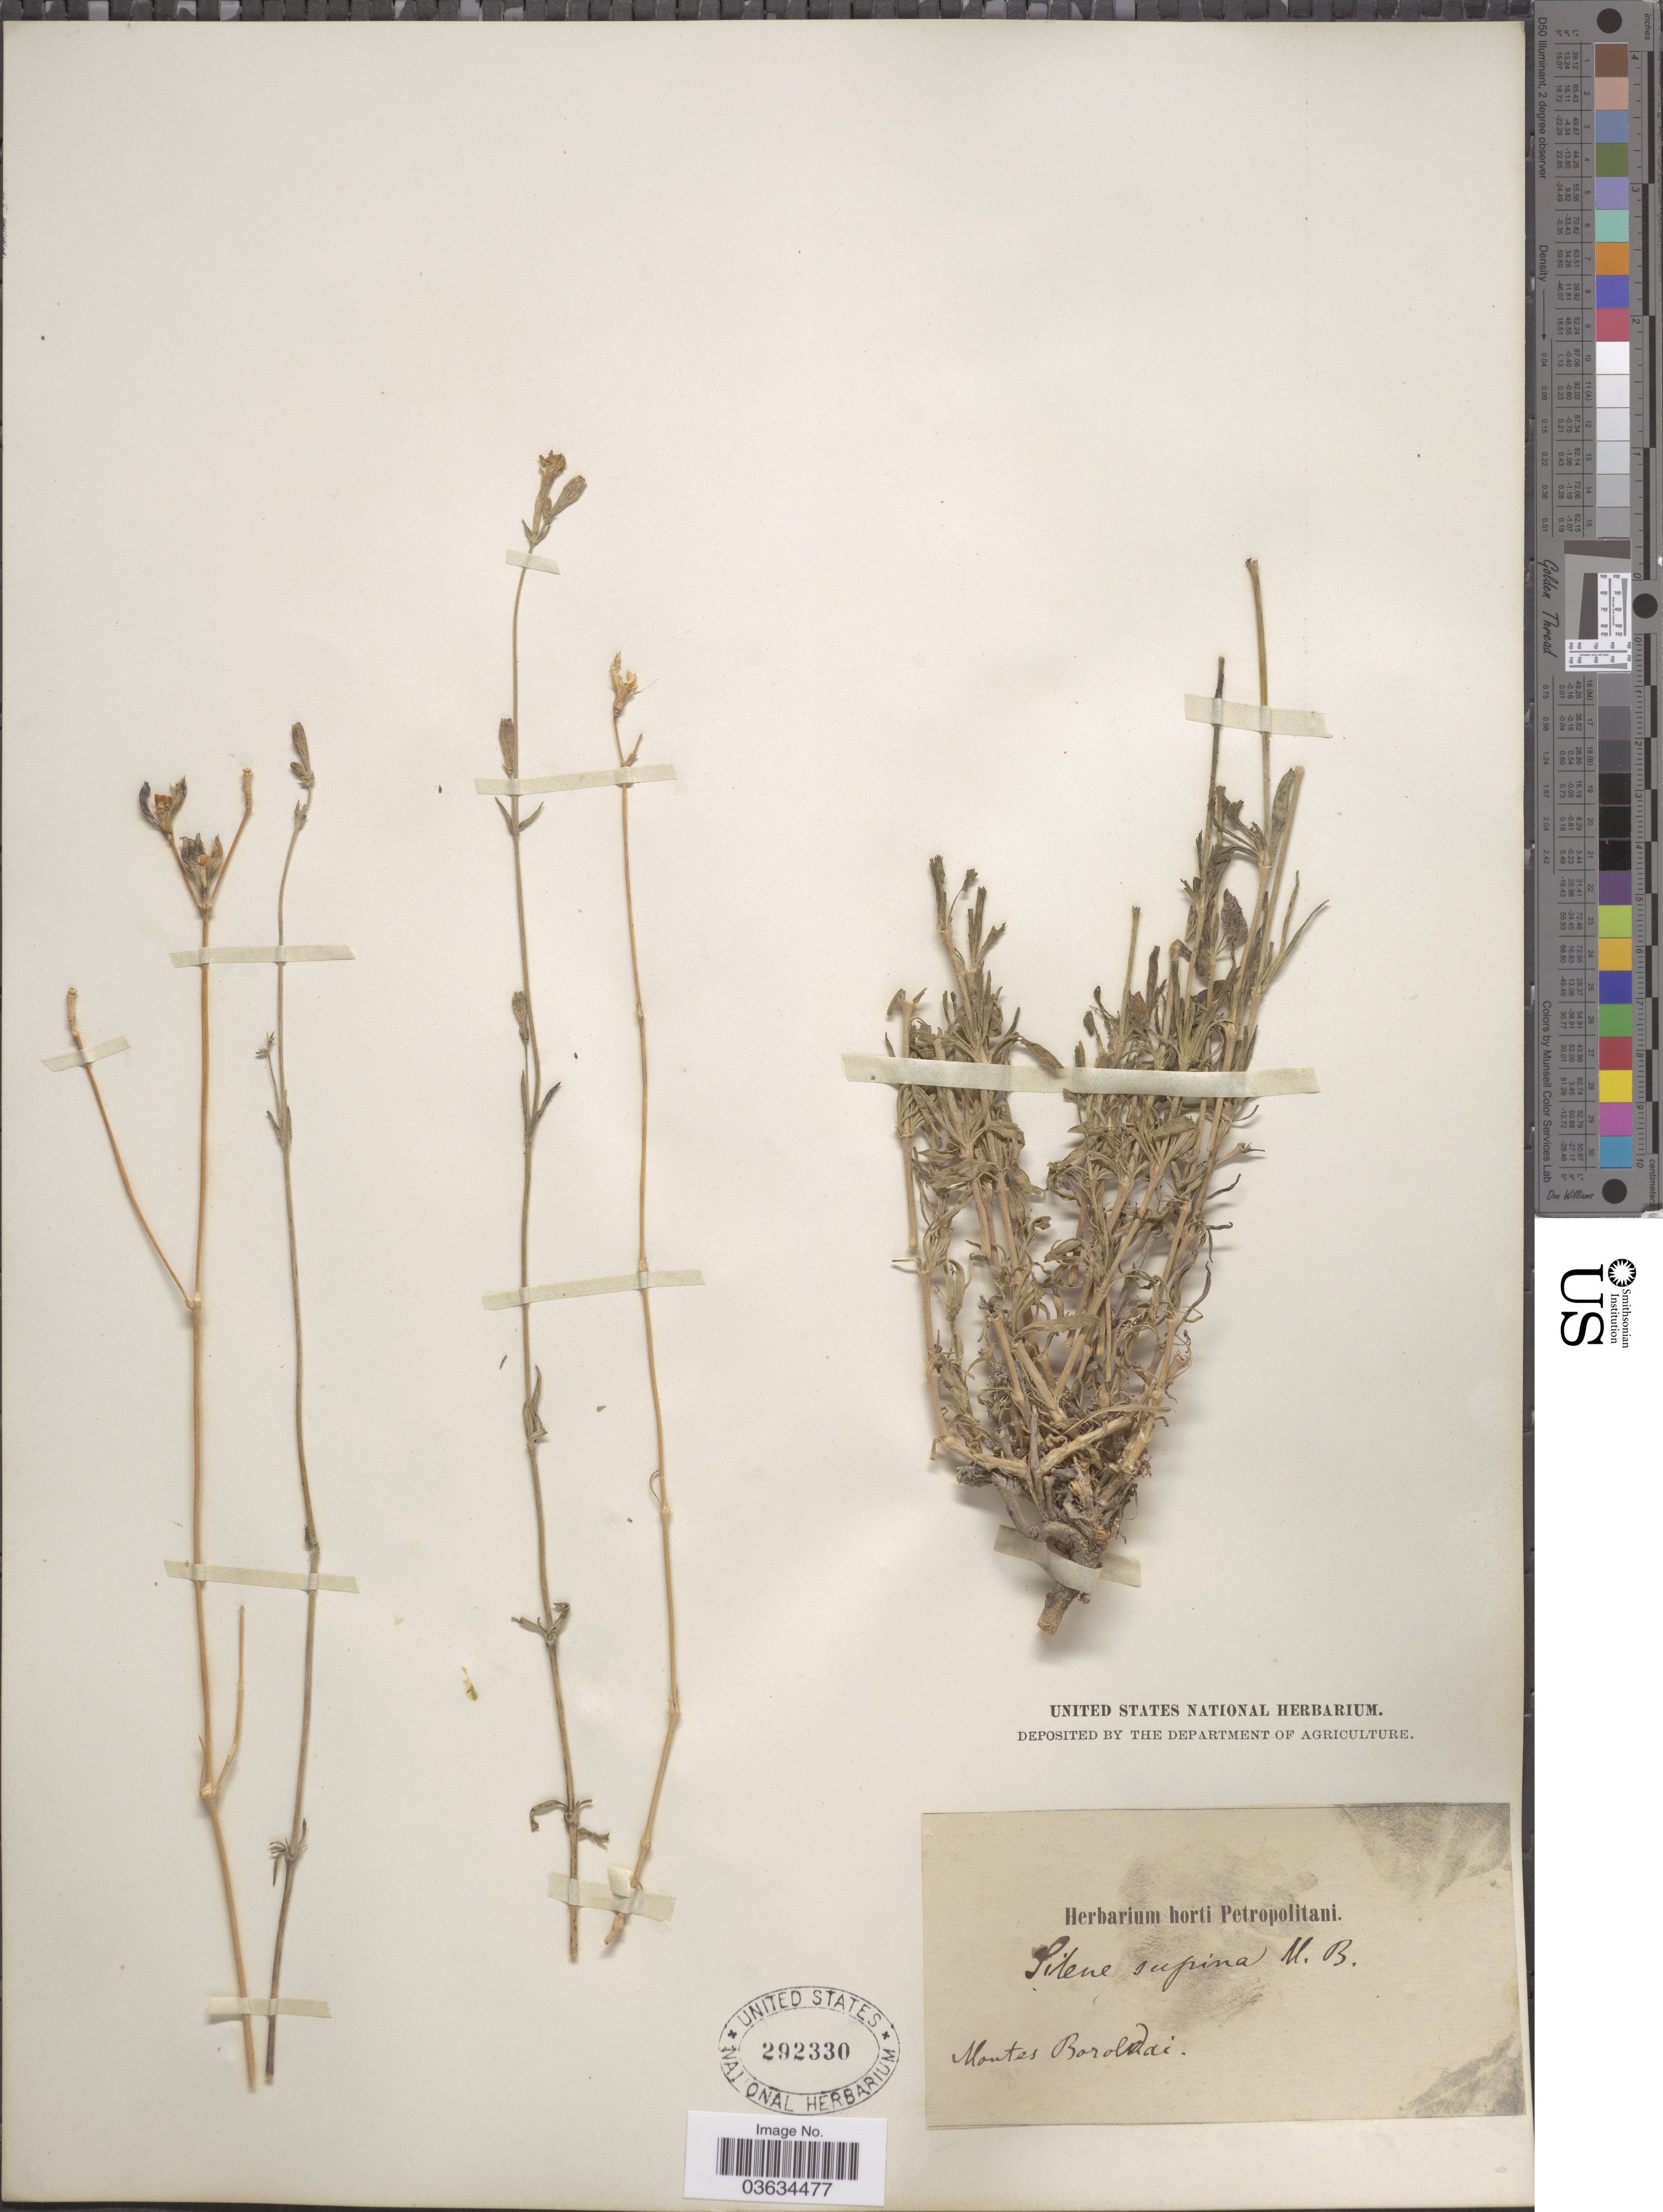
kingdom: Plantae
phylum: Tracheophyta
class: Magnoliopsida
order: Caryophyllales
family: Caryophyllaceae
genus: Silene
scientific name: Silene supina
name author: M. Bieb.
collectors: ex Herb. Horti Bot. Petropolitani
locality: Montes Boroldai [interpreted].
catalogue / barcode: US 292330